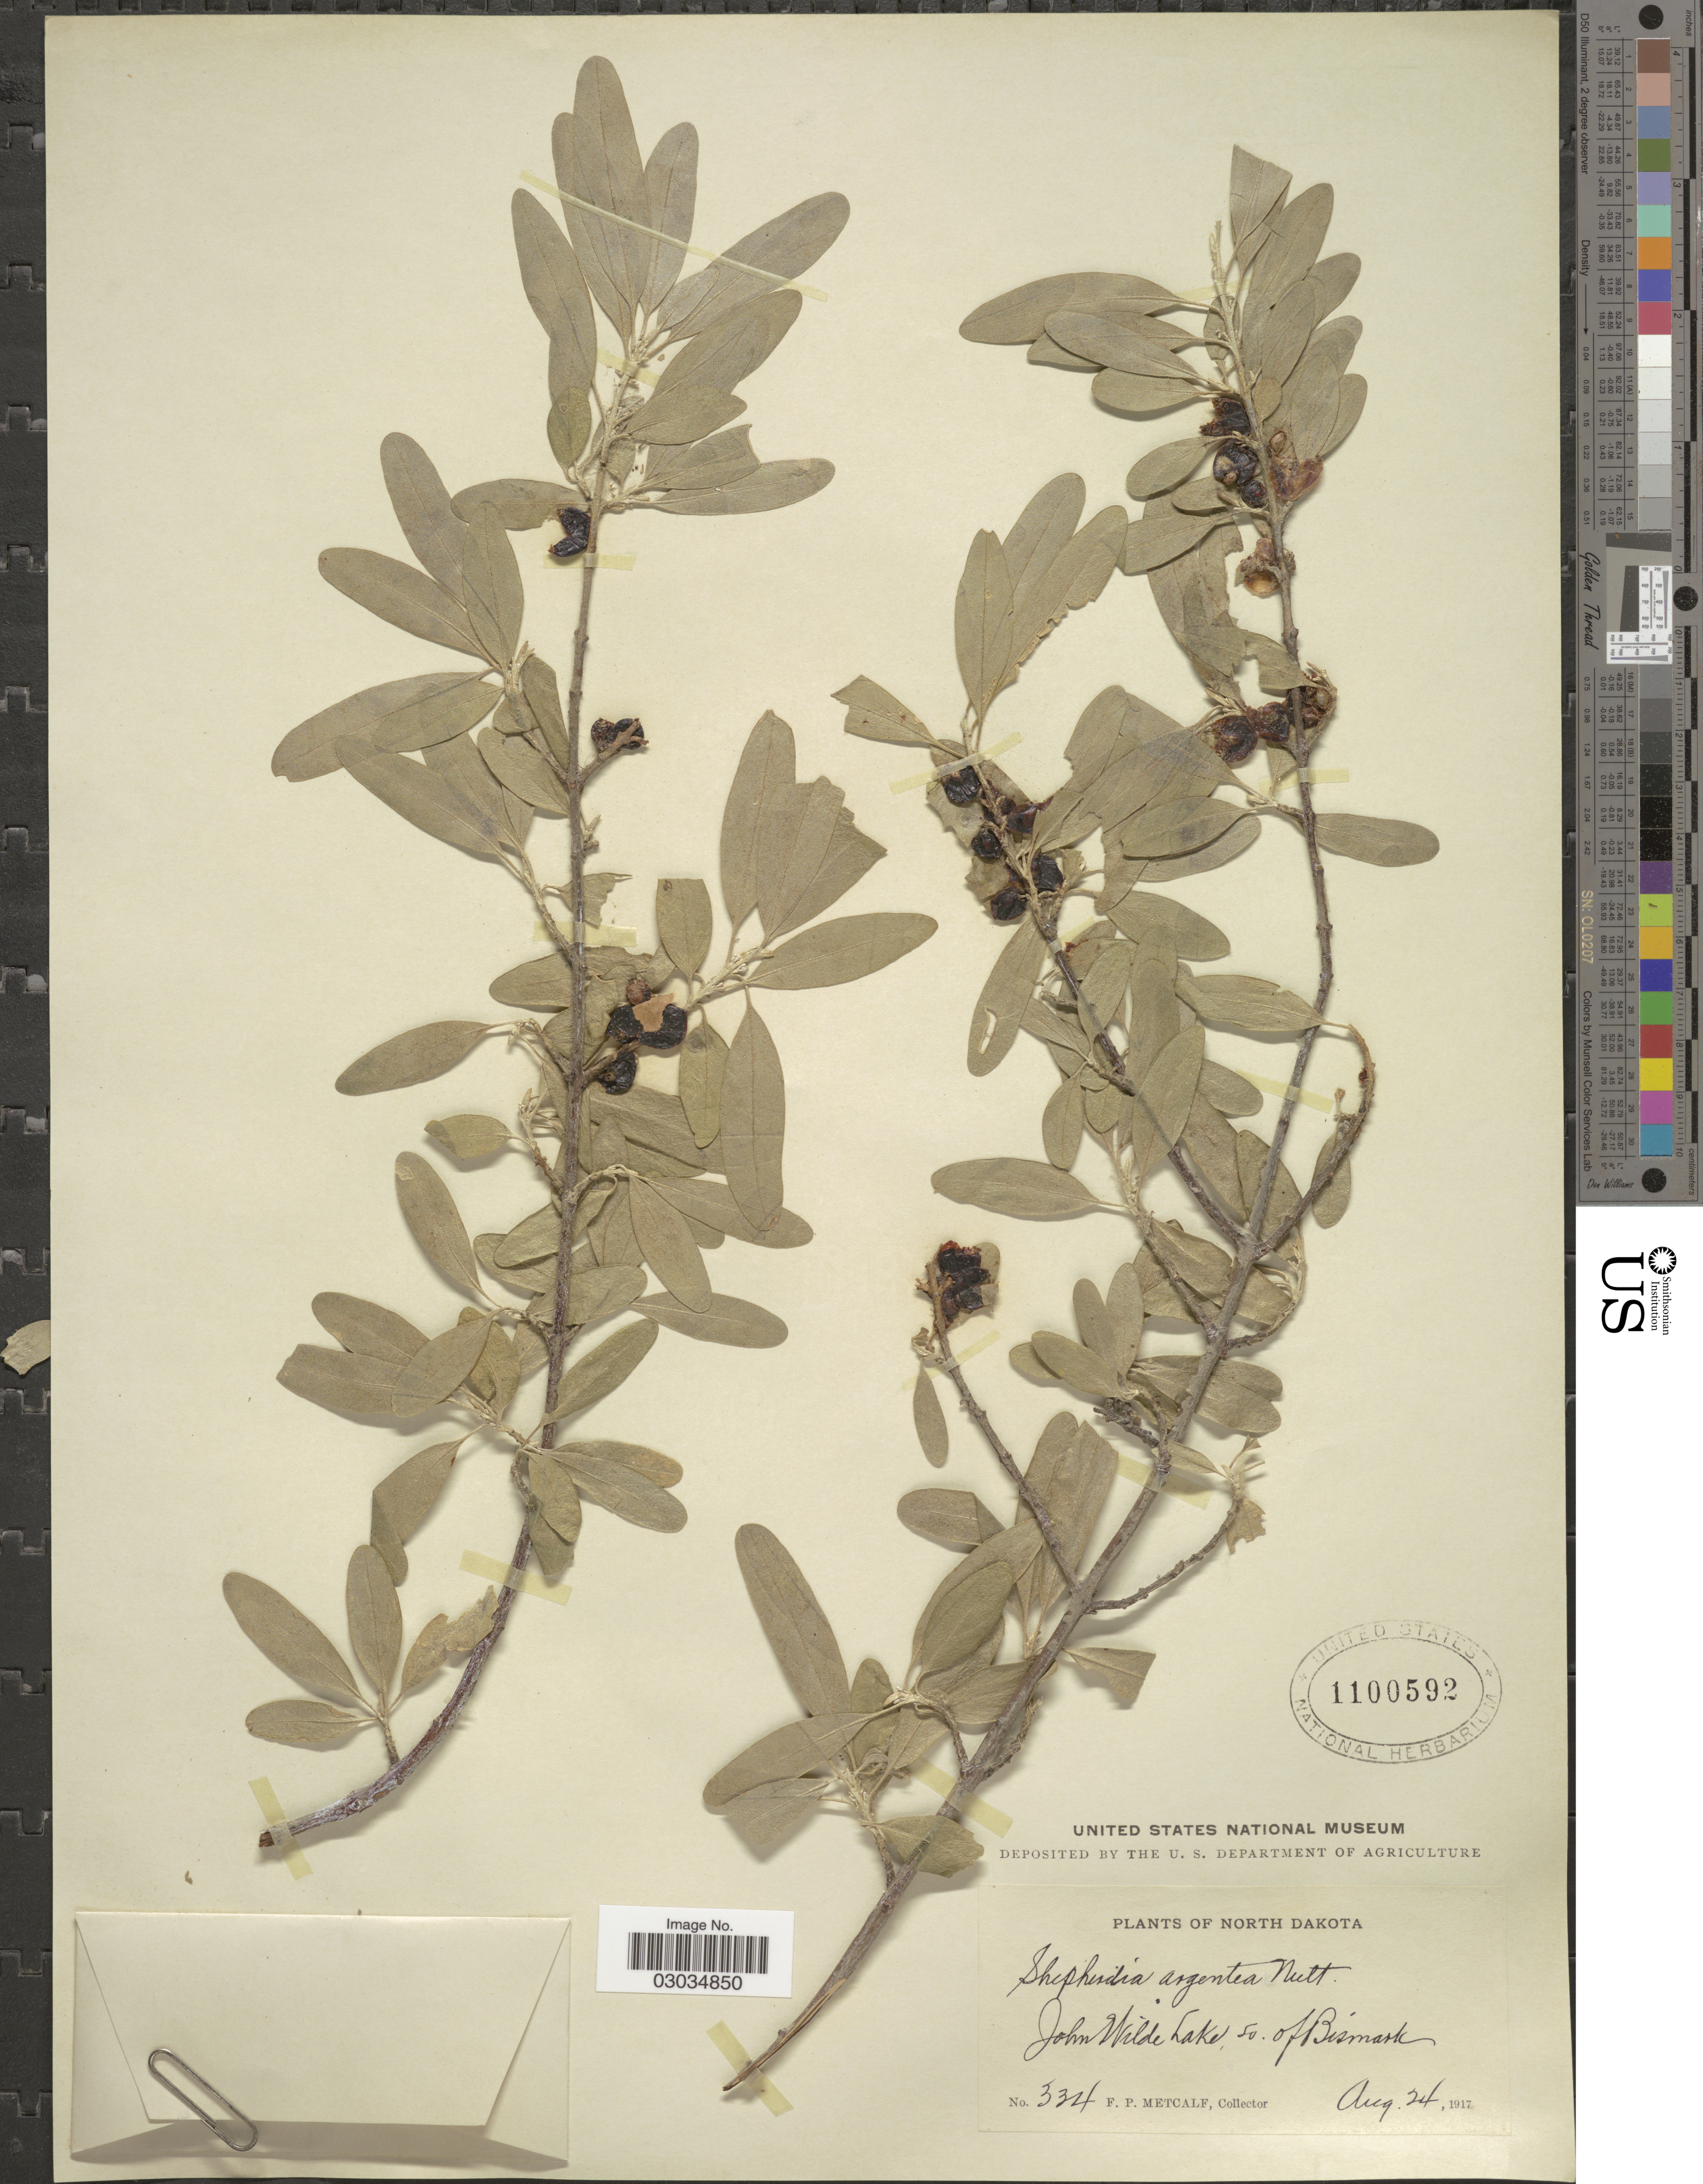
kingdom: Plantae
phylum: Tracheophyta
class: Magnoliopsida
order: Rosales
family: Elaeagnaceae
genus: Shepherdia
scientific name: Shepherdia argentea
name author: (Pursh) Nutt.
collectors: F. Metcalf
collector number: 334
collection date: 1917-08-24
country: United States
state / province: North Dakota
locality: John Wilde Lake, so. of Bismark.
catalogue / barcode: US 1100592